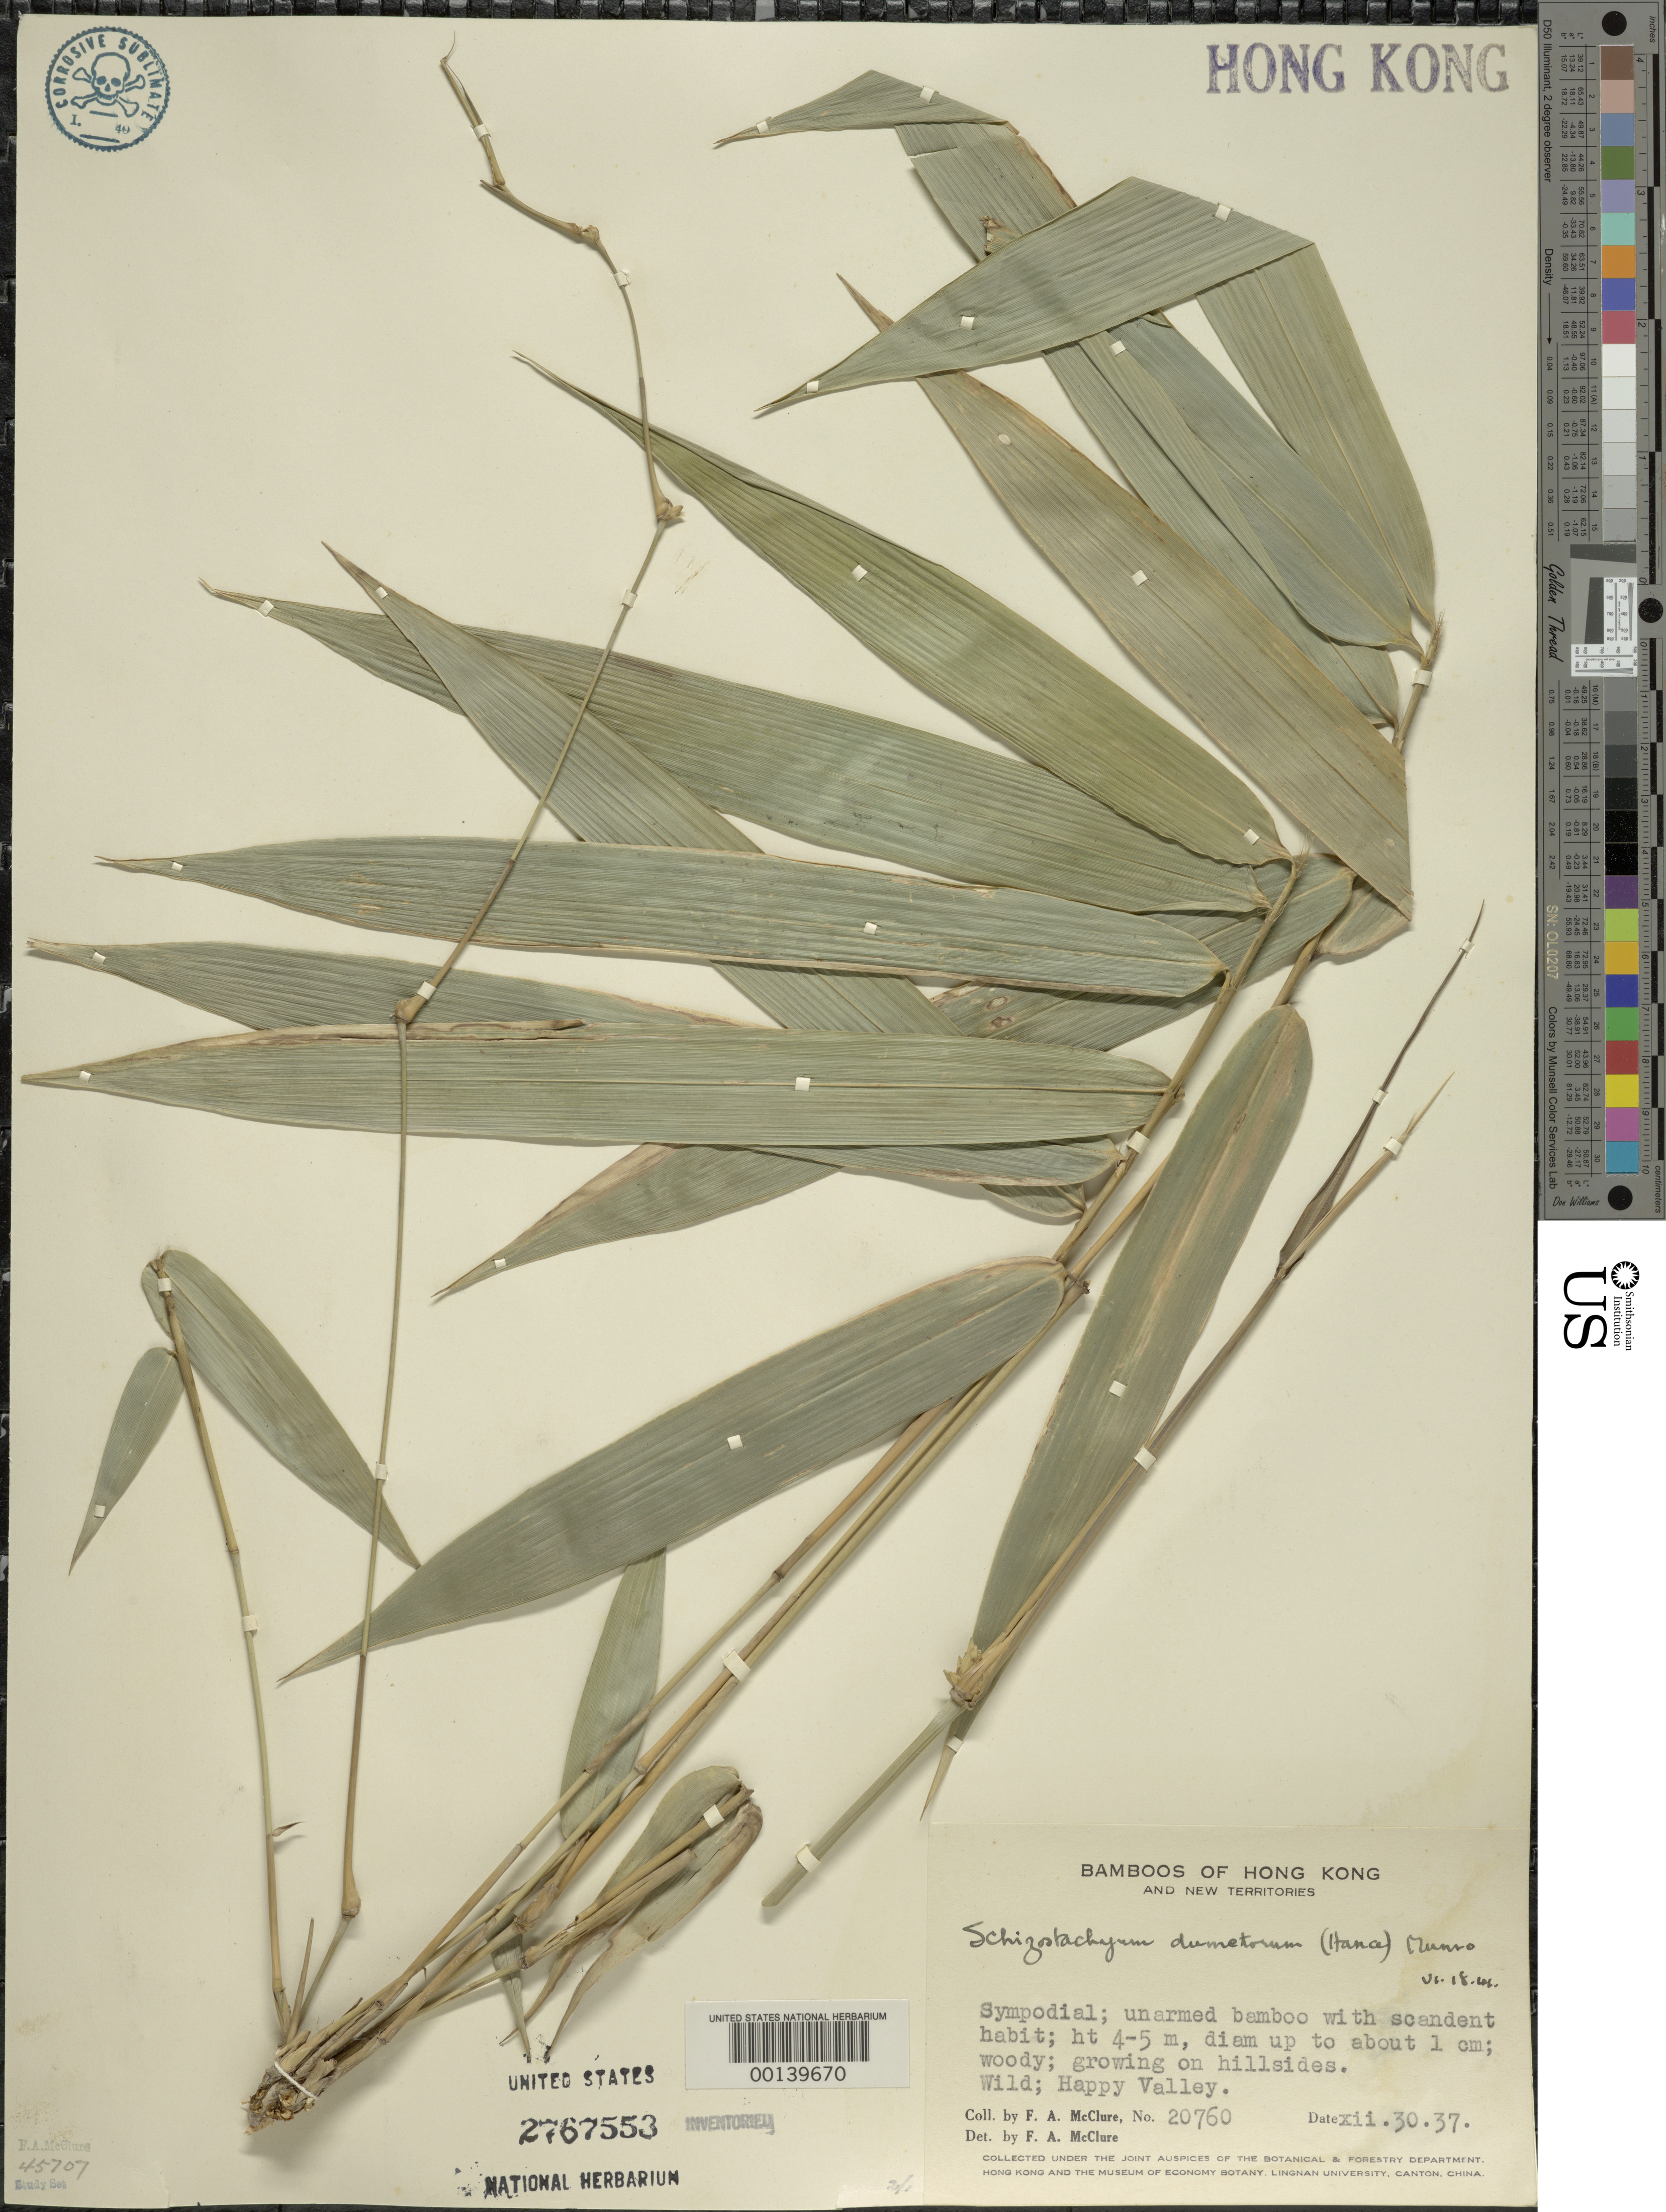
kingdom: Plantae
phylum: Tracheophyta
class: Liliopsida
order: Poales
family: Poaceae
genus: Schizostachyum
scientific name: Schizostachyum dumetorum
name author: (Hance) Munro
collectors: F. A. McClure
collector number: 20760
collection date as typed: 30 Dec 1937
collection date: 1937-12-30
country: China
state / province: Hong Kong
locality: Happy valley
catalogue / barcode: US 2767553